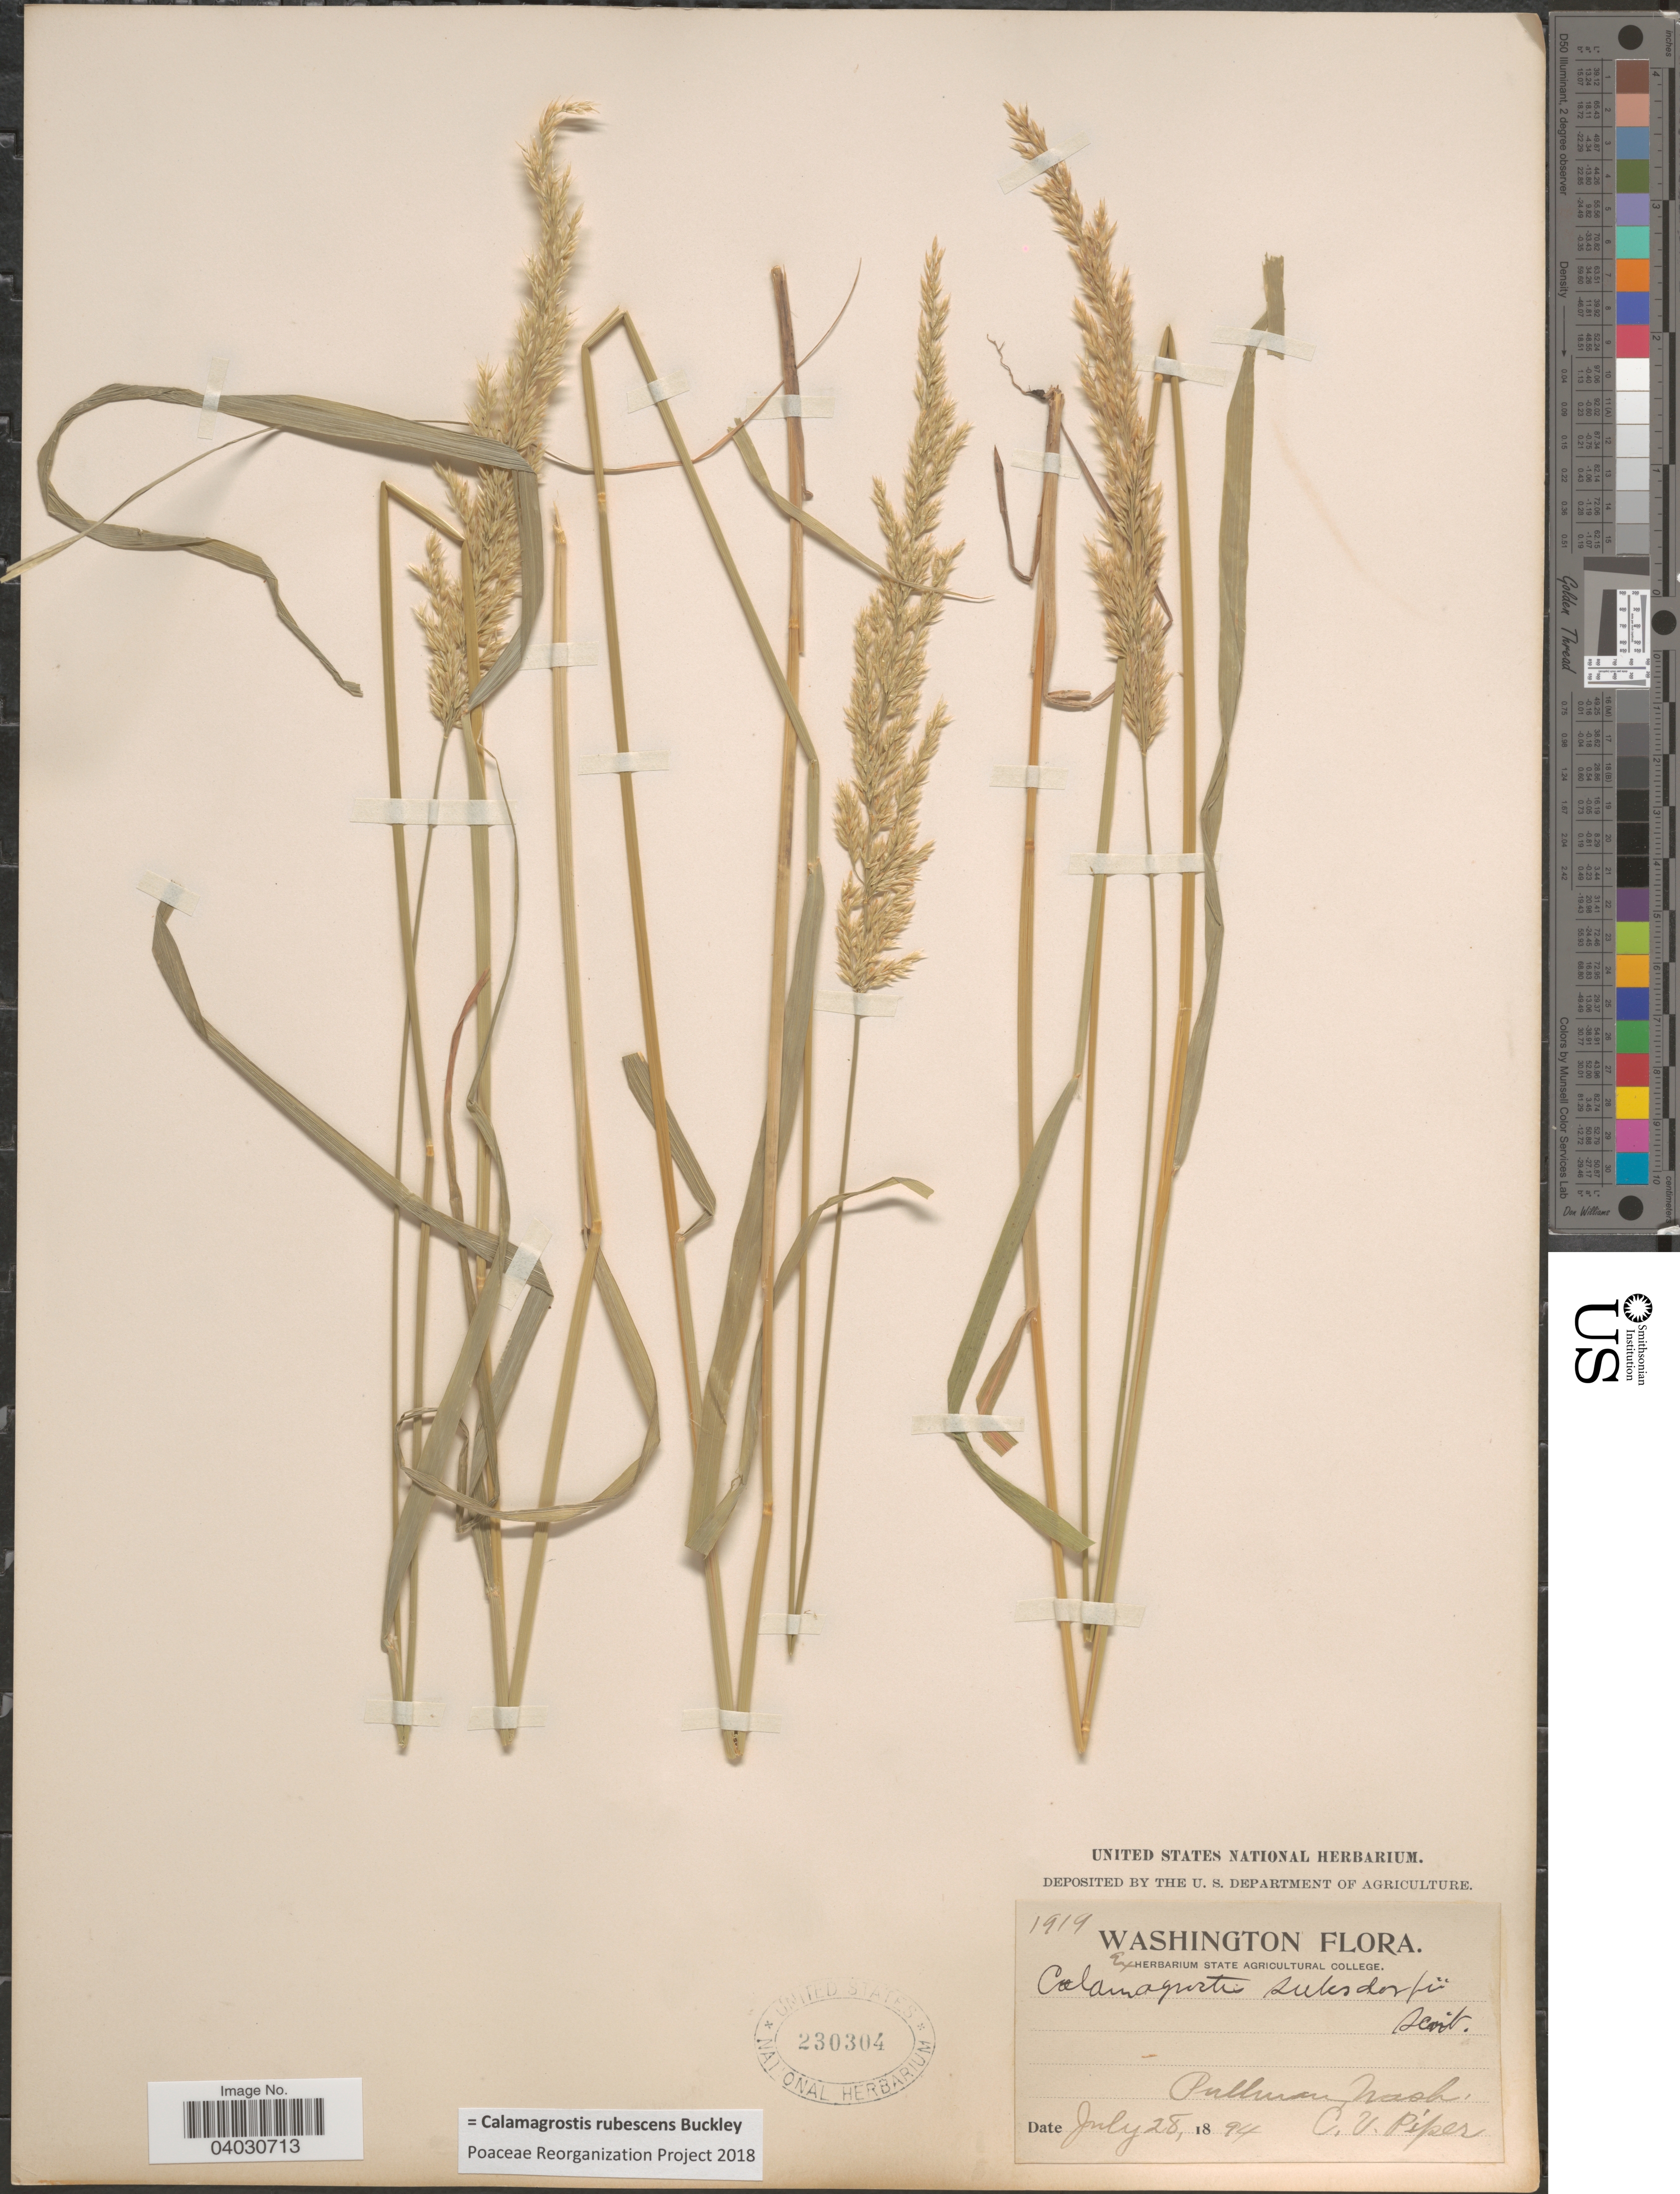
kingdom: Plantae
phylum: Tracheophyta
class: Liliopsida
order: Poales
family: Poaceae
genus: Calamagrostis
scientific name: Calamagrostis rubescens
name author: Buckley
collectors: C. V. Piper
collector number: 1919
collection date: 1894-07-28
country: United States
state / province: Washington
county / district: Whitman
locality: Pullman.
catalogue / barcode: US 230304